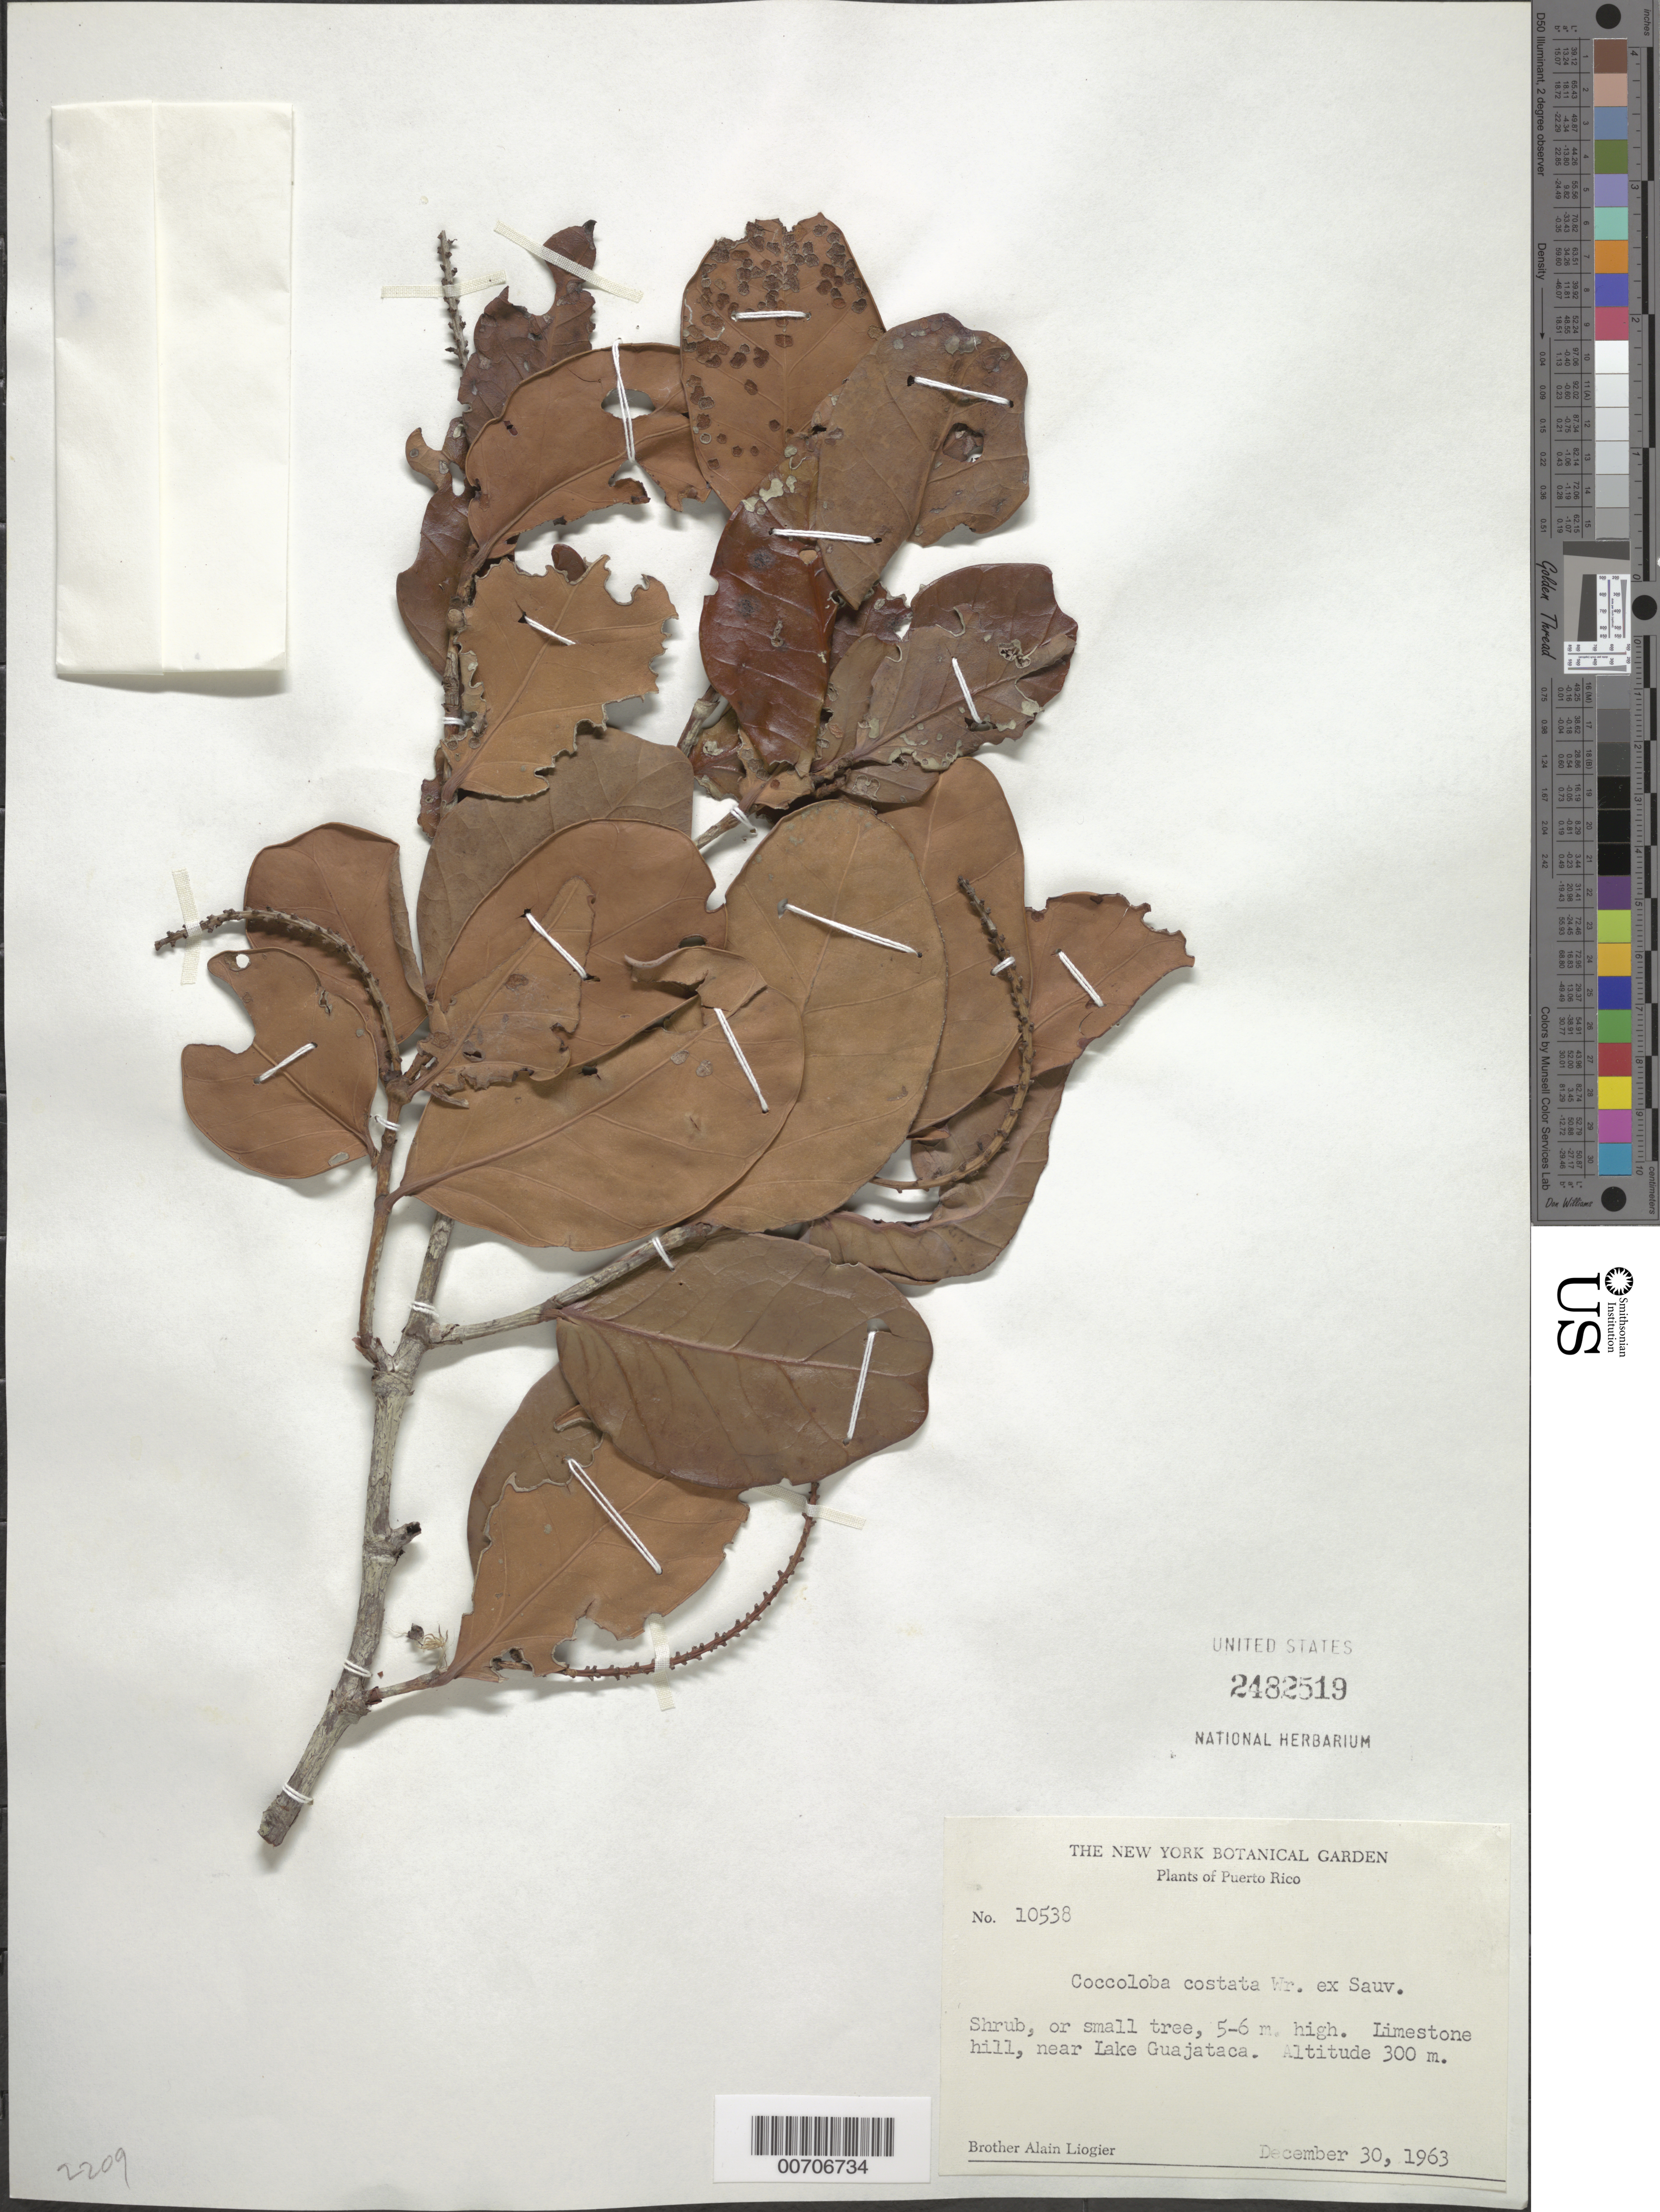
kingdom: Plantae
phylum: Tracheophyta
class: Magnoliopsida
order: Caryophyllales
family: Polygonaceae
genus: Coccoloba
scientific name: Coccoloba costata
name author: C. Wright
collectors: A. H. Liogier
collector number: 10538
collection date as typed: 30 Dec 1963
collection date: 1963-12-30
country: Puerto Rico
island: Greater Antilles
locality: Lake Guajataca, vic of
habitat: Limestone hill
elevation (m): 300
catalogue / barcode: US 2482519